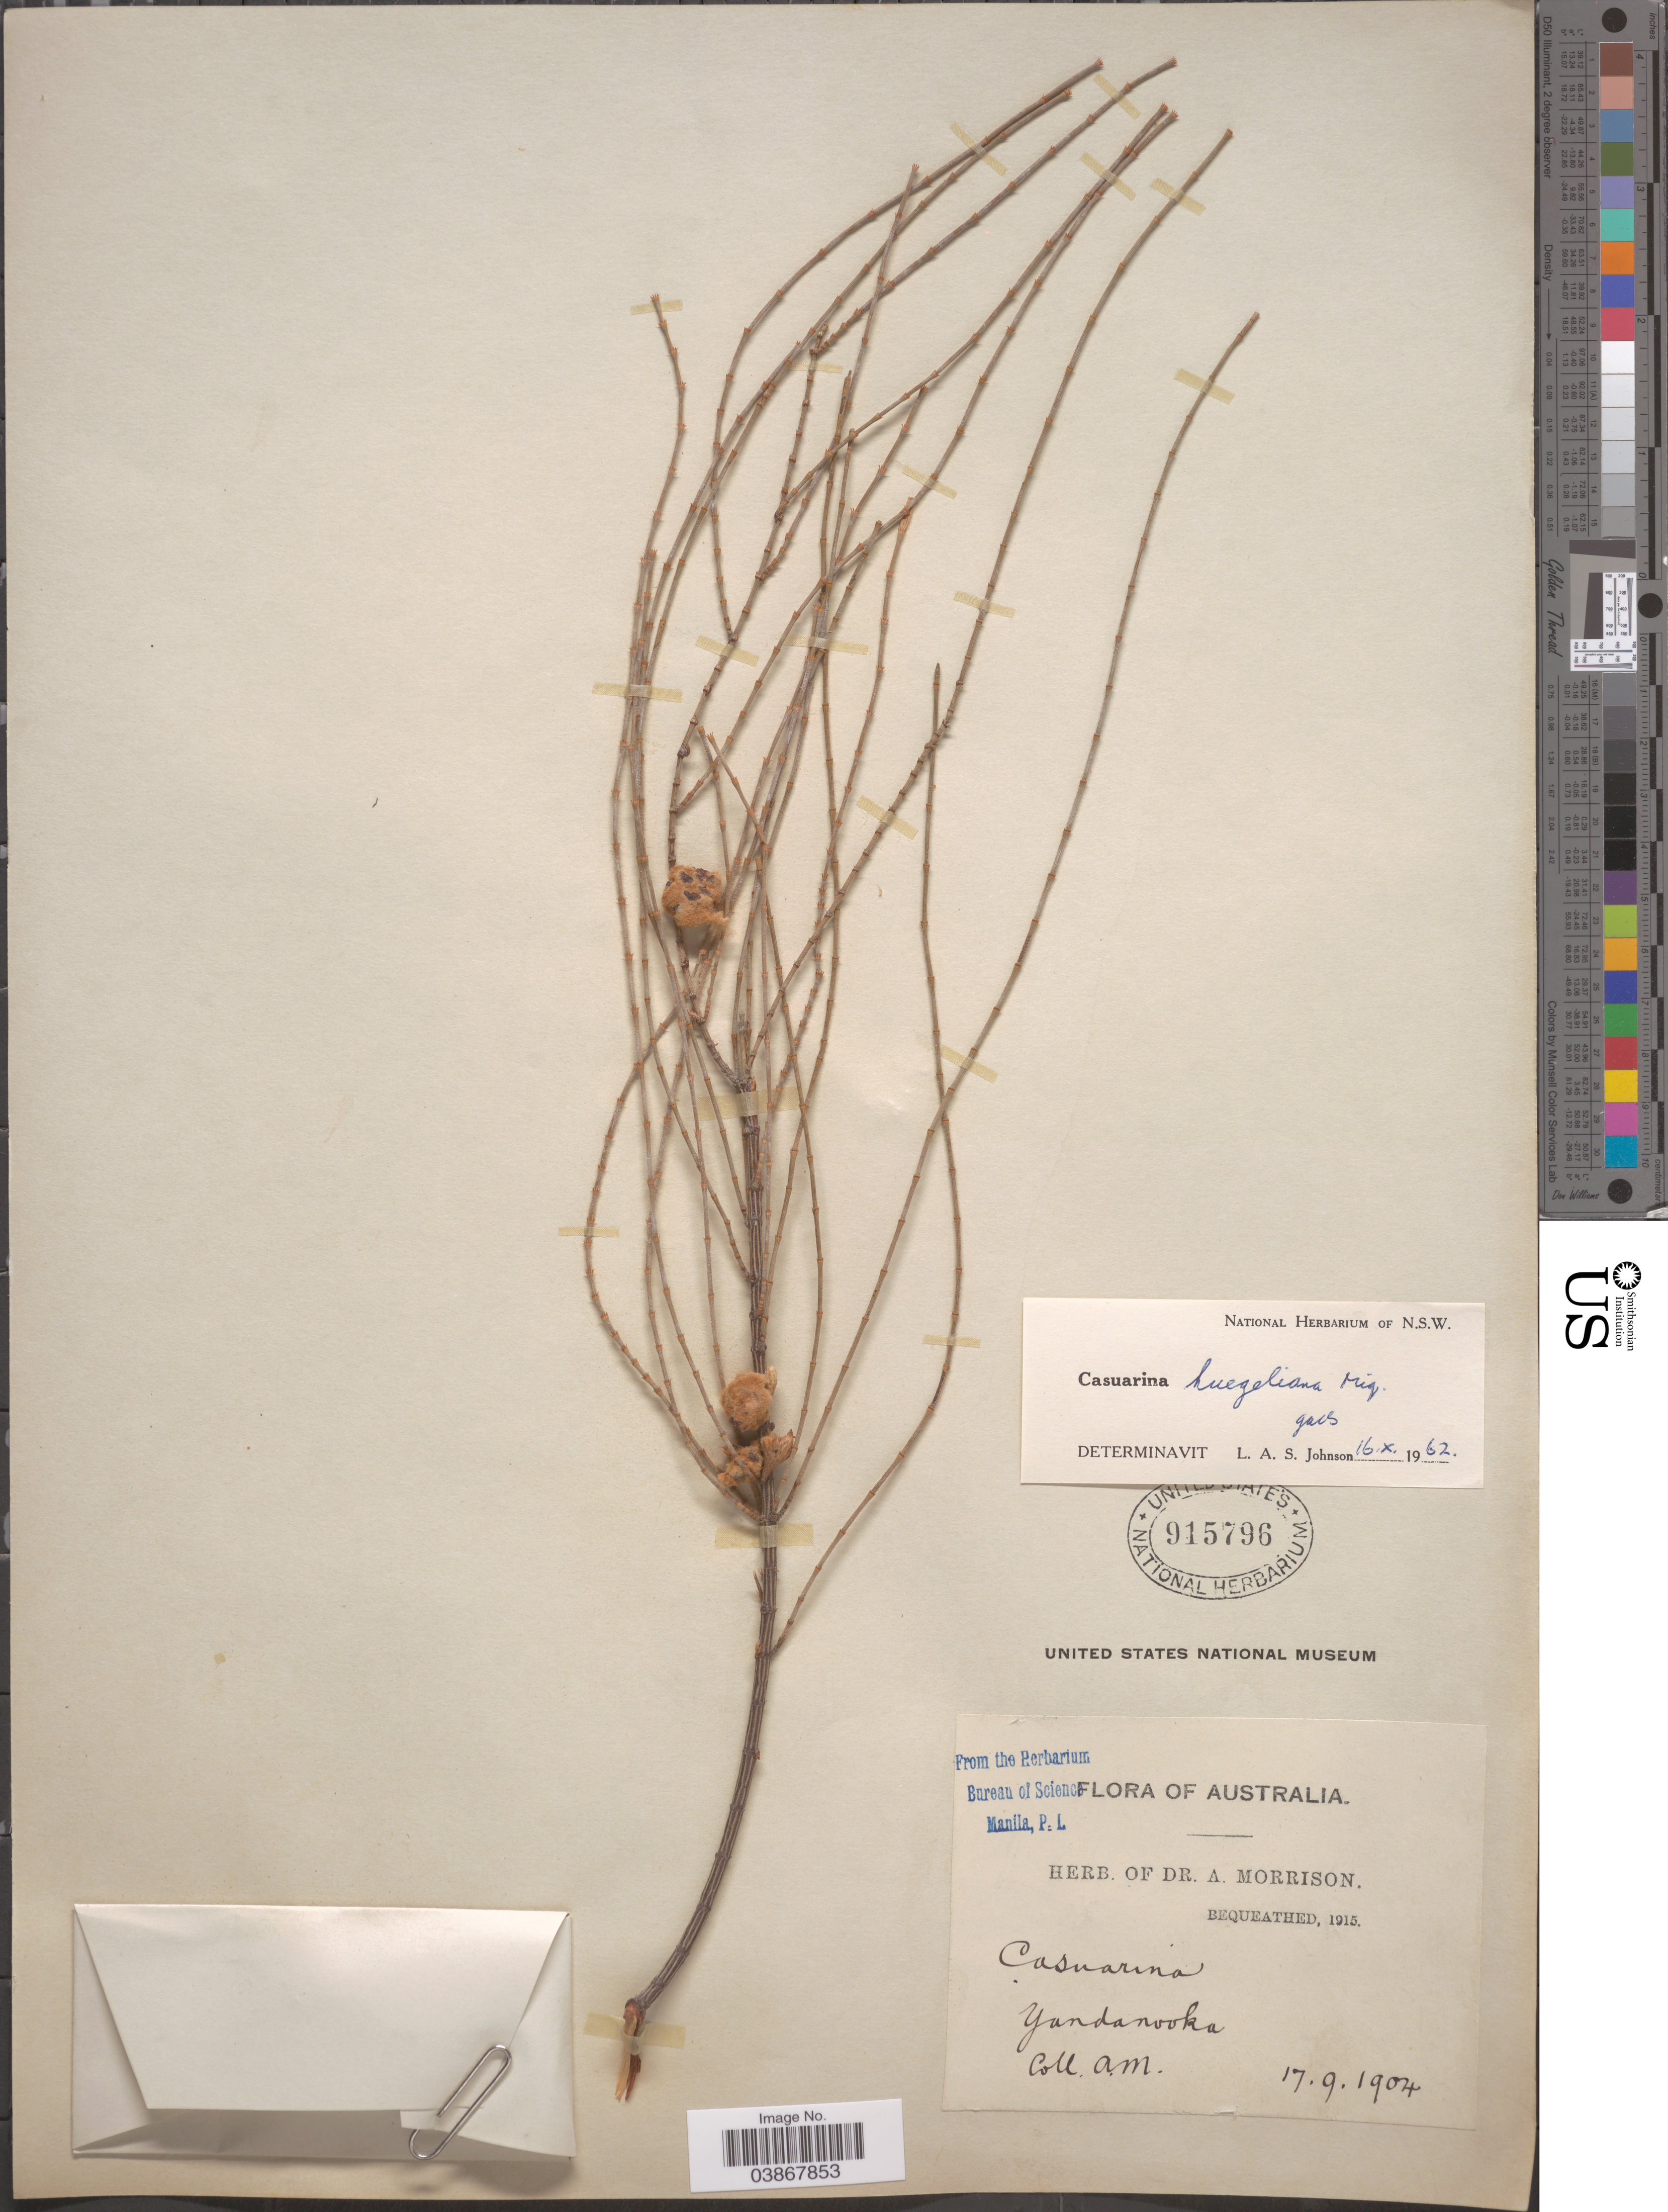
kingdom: Plantae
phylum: Tracheophyta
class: Magnoliopsida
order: Fagales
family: Casuarinaceae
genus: Casuarina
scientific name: Casuarina huegeliana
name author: Miq.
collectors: A. Morrison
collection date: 1904-09-17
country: Australia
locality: Yandanooka.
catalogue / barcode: US 915796